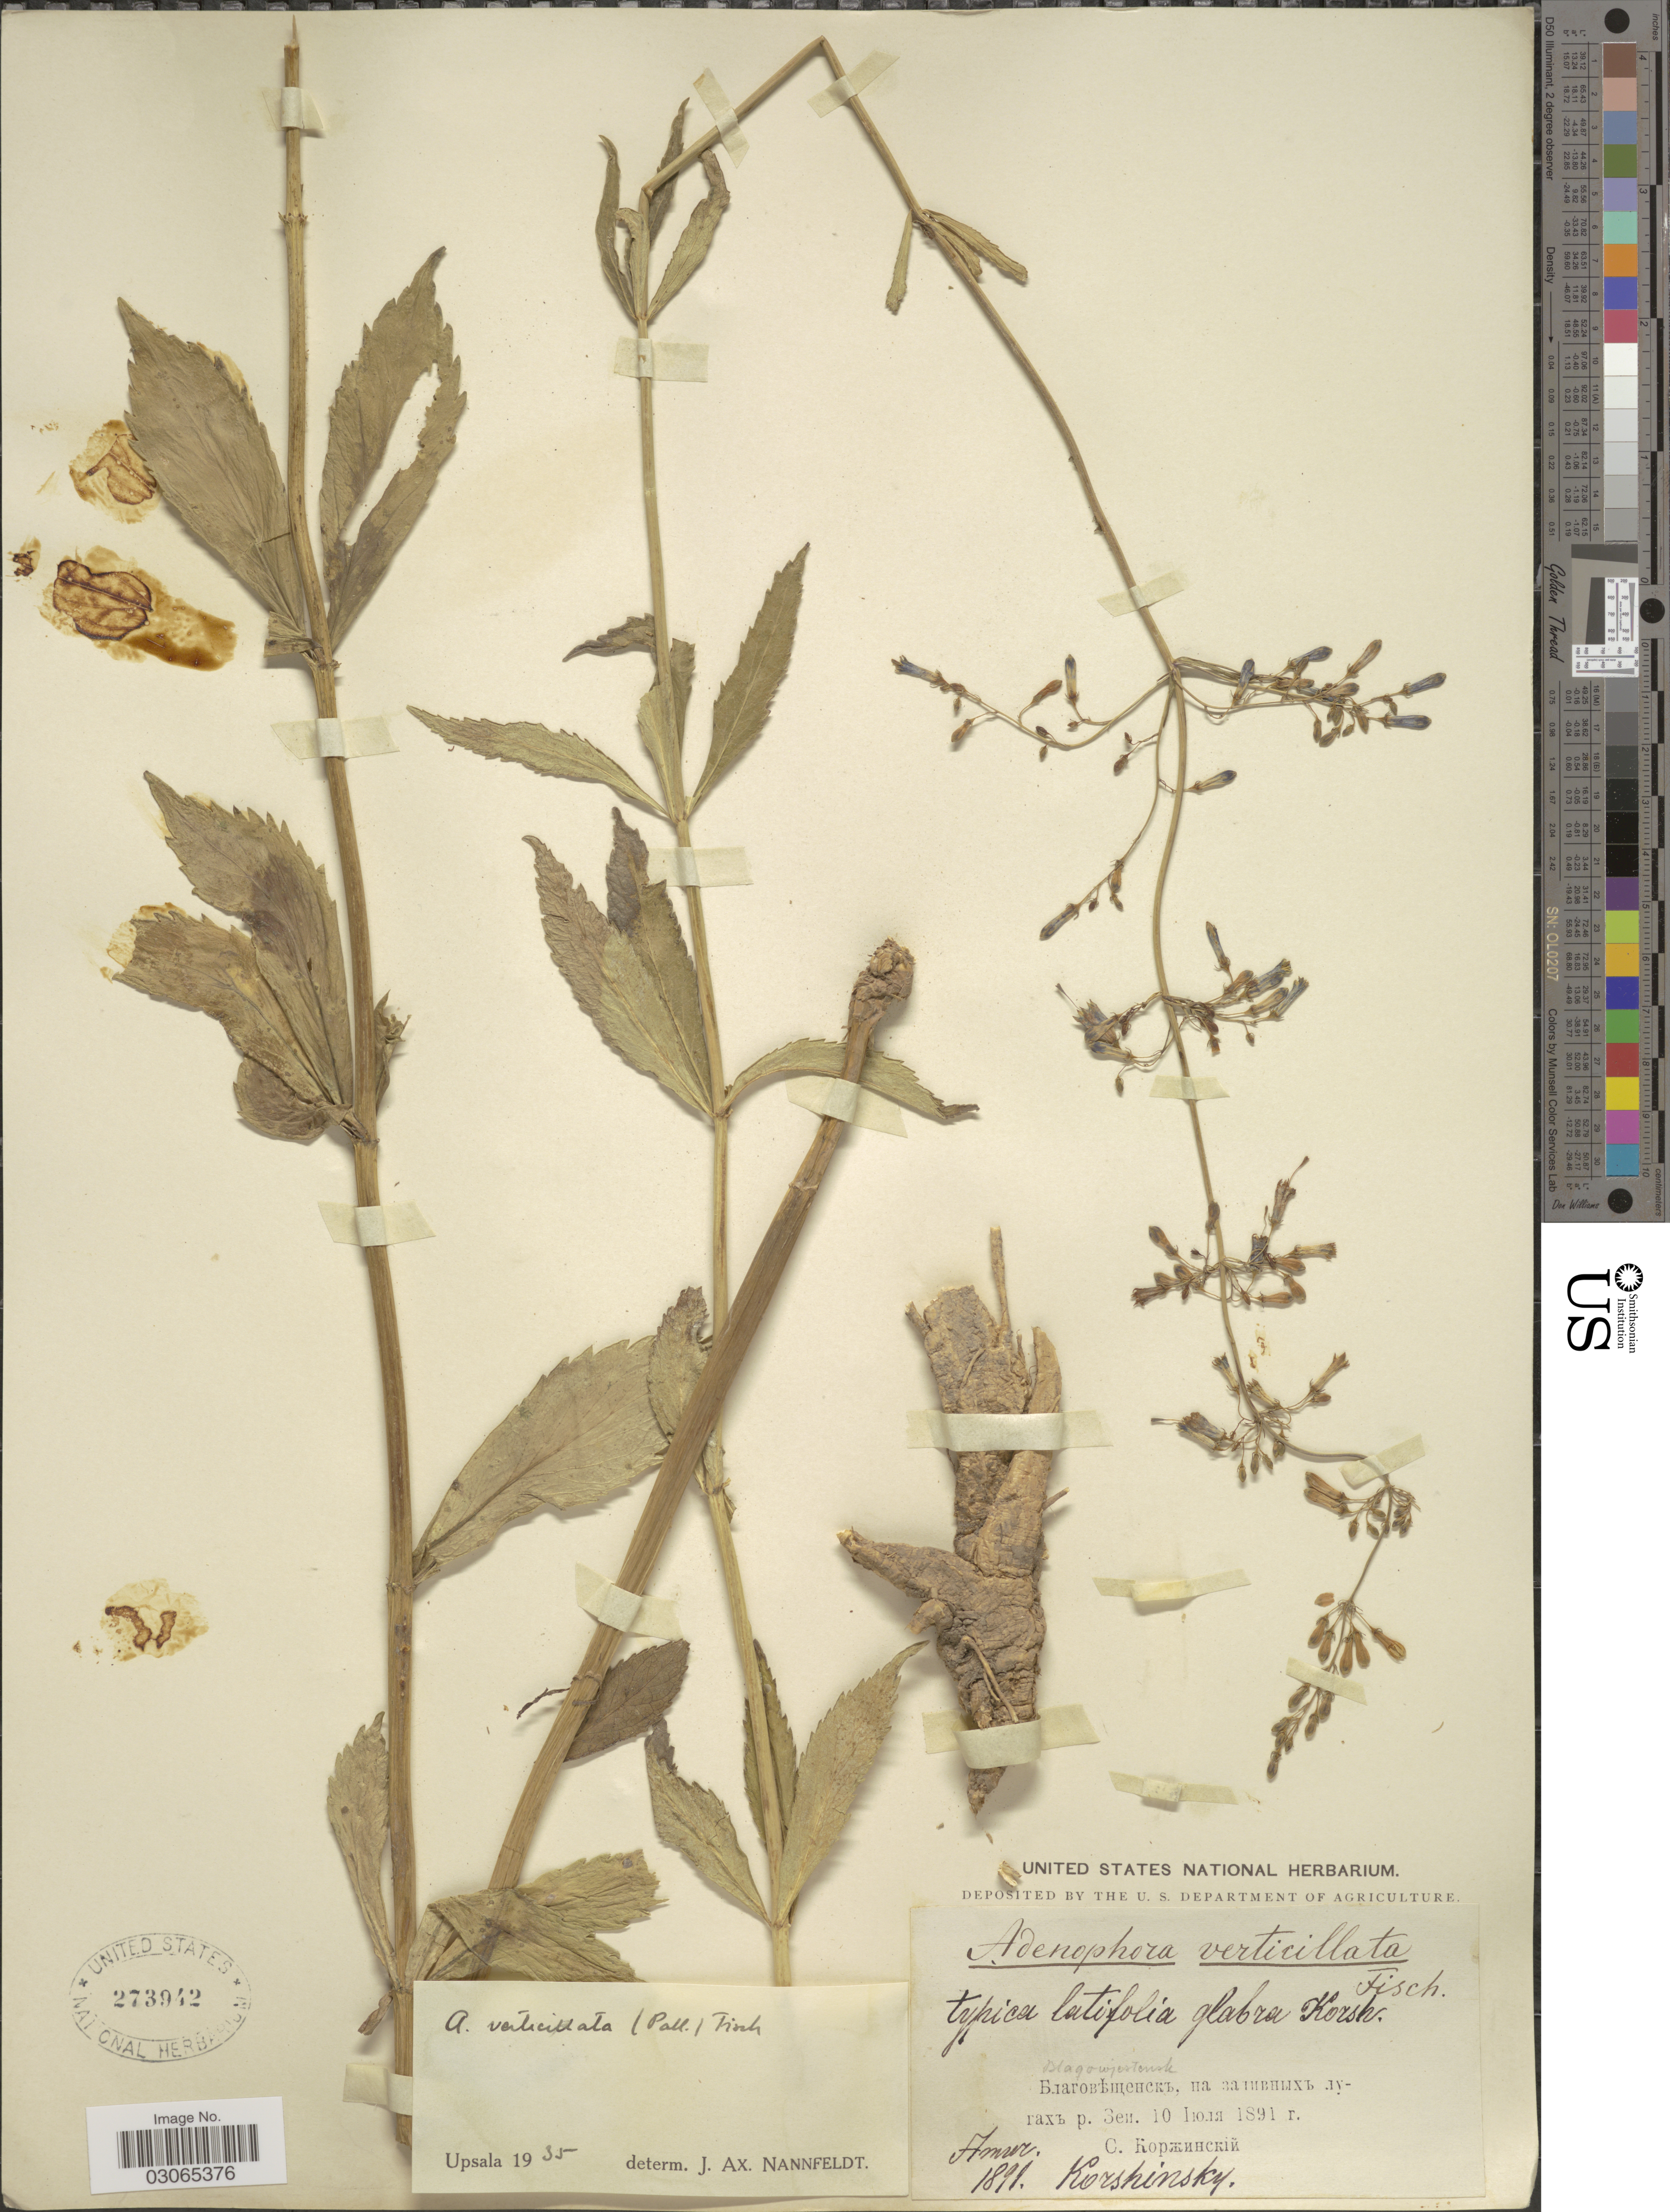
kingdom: Plantae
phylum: Tracheophyta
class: Magnoliopsida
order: Asterales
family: Campanulaceae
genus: Adenophora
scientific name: Adenophora verticillata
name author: Fisch.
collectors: Korshinsky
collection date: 1891-07-10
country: Russian Federation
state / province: Amur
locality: Blagoveshchensk, river Zeya.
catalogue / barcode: US 273942